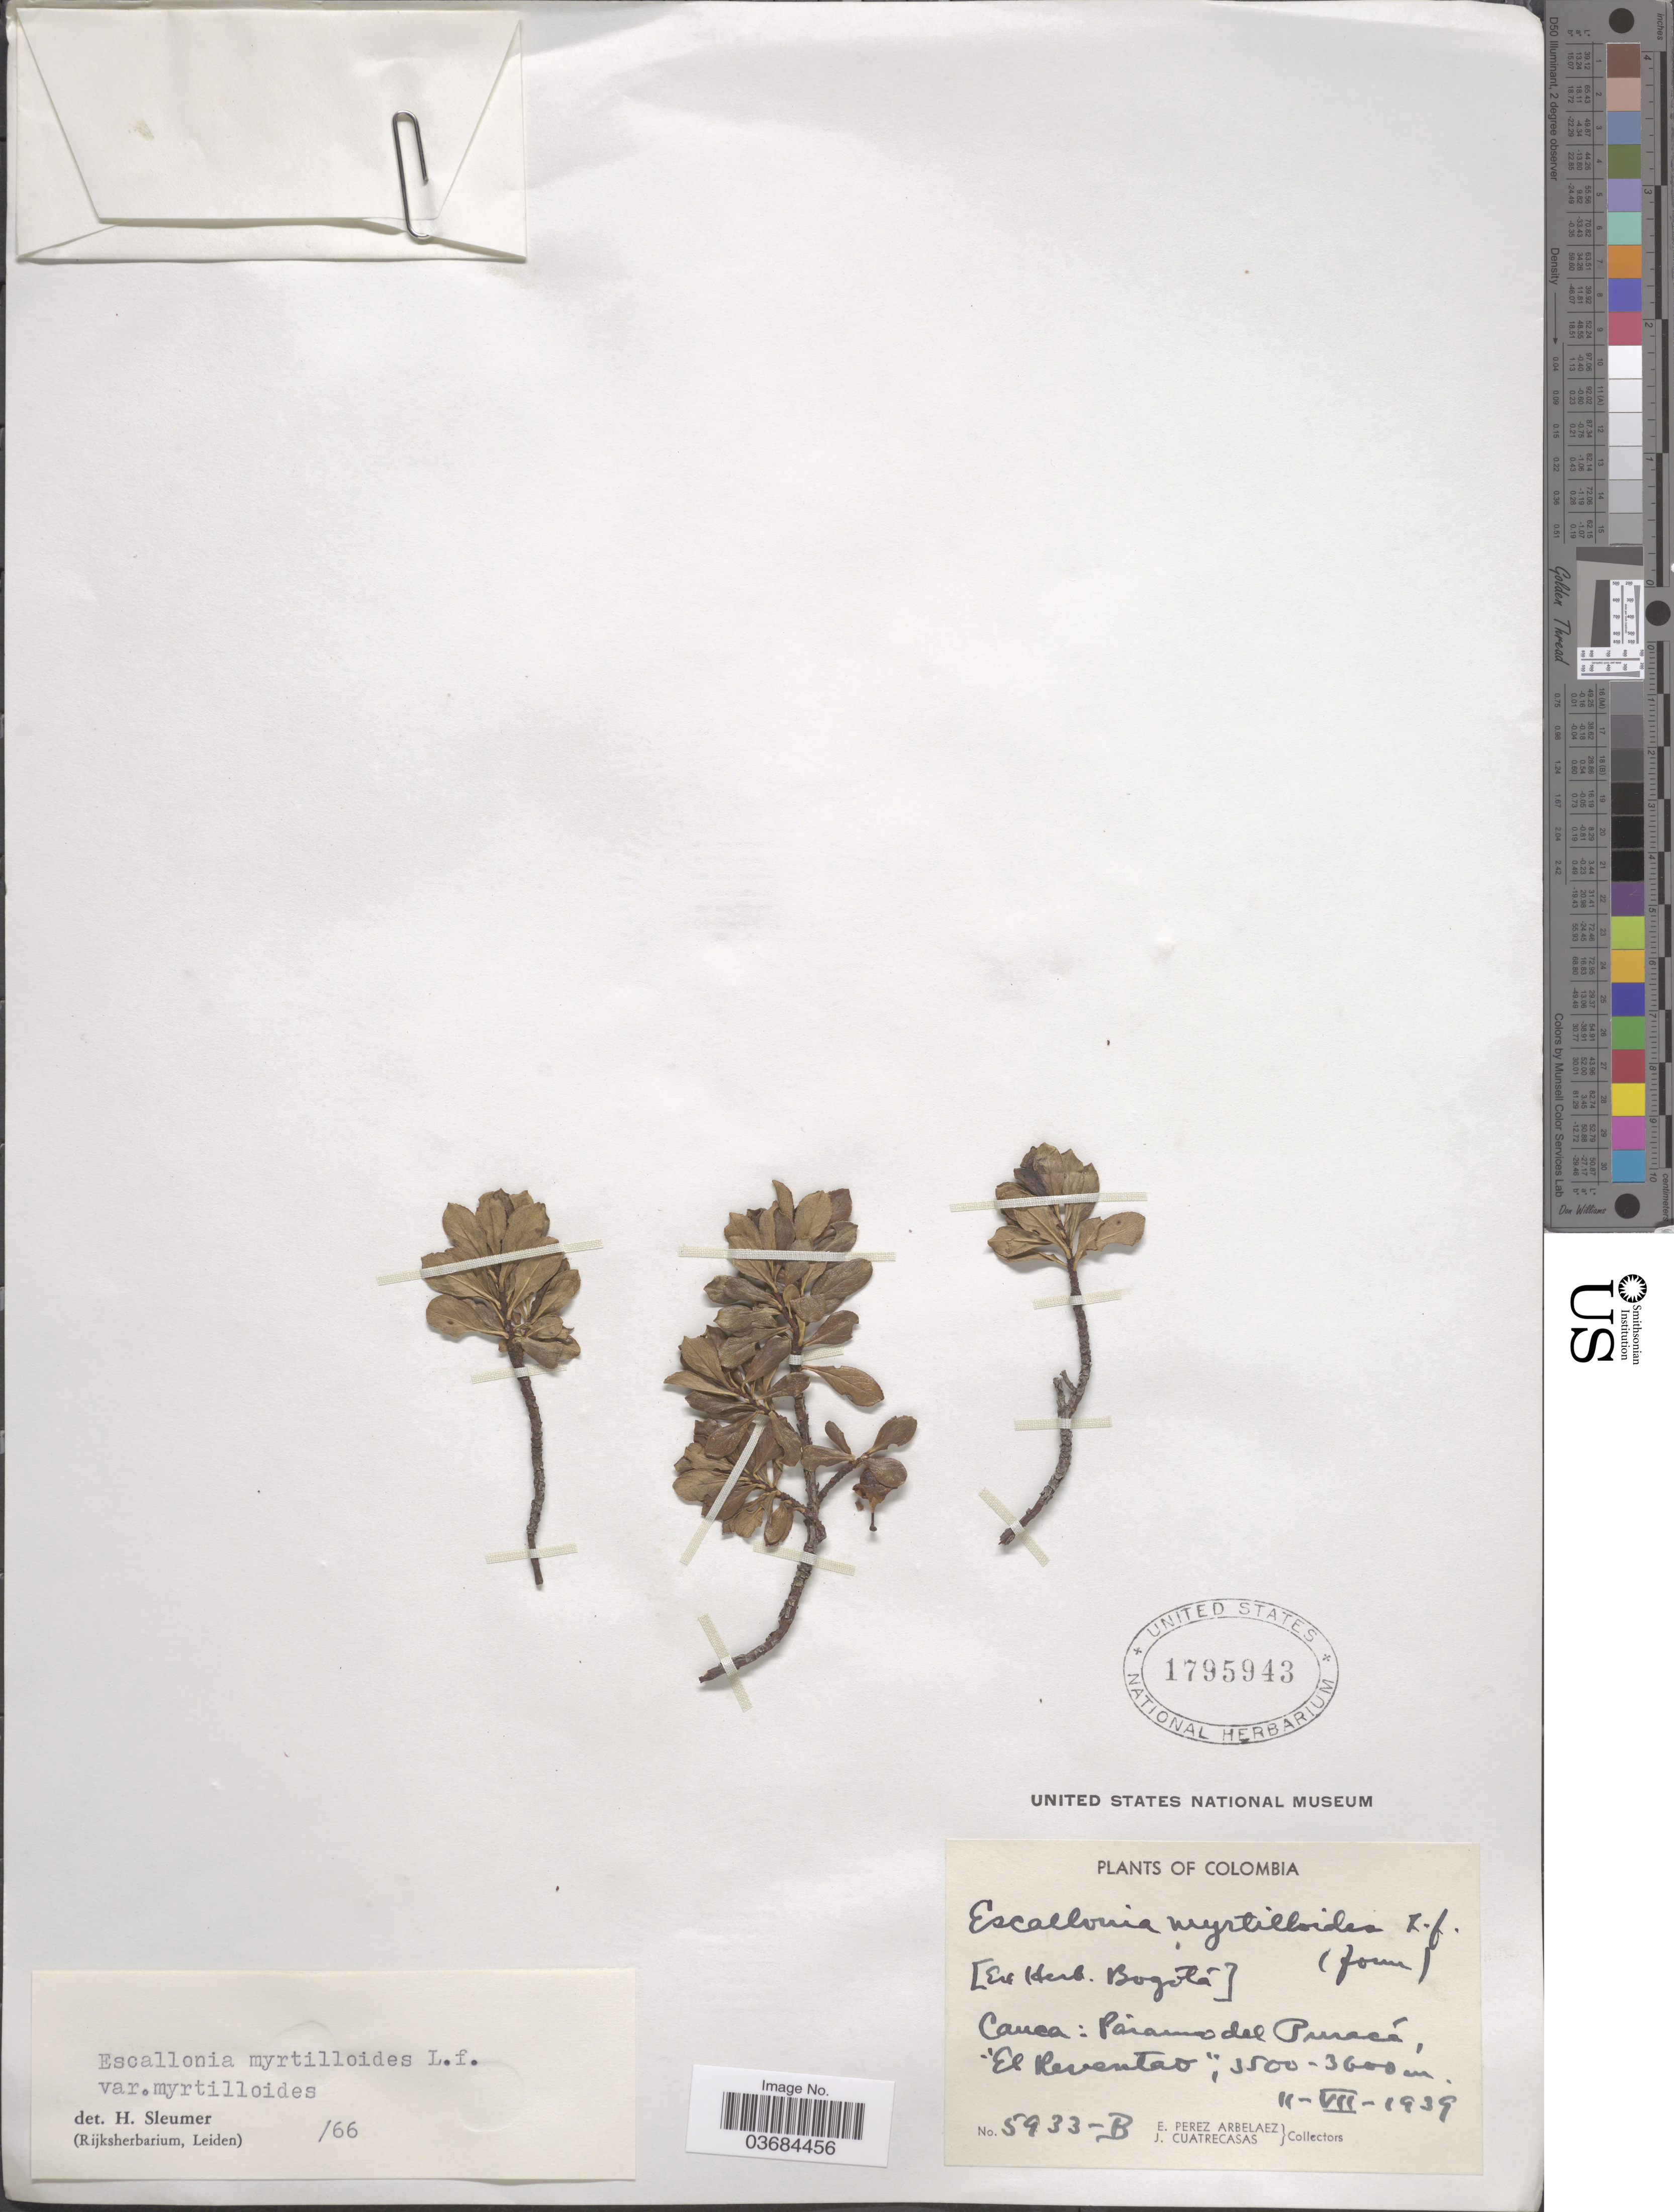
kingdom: Plantae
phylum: Tracheophyta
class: Magnoliopsida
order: Escalloniales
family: Escalloniaceae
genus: Escallonia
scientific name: Escallonia myrtilloides var. myrtilloides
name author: L. f.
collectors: E. Pérez Arbeláez & J. Cuatrecasas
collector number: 5933-B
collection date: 1939-07-11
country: Colombia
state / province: Cauca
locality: Páramo del Puracé, "El Reventao".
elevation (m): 3500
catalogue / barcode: US 1795943